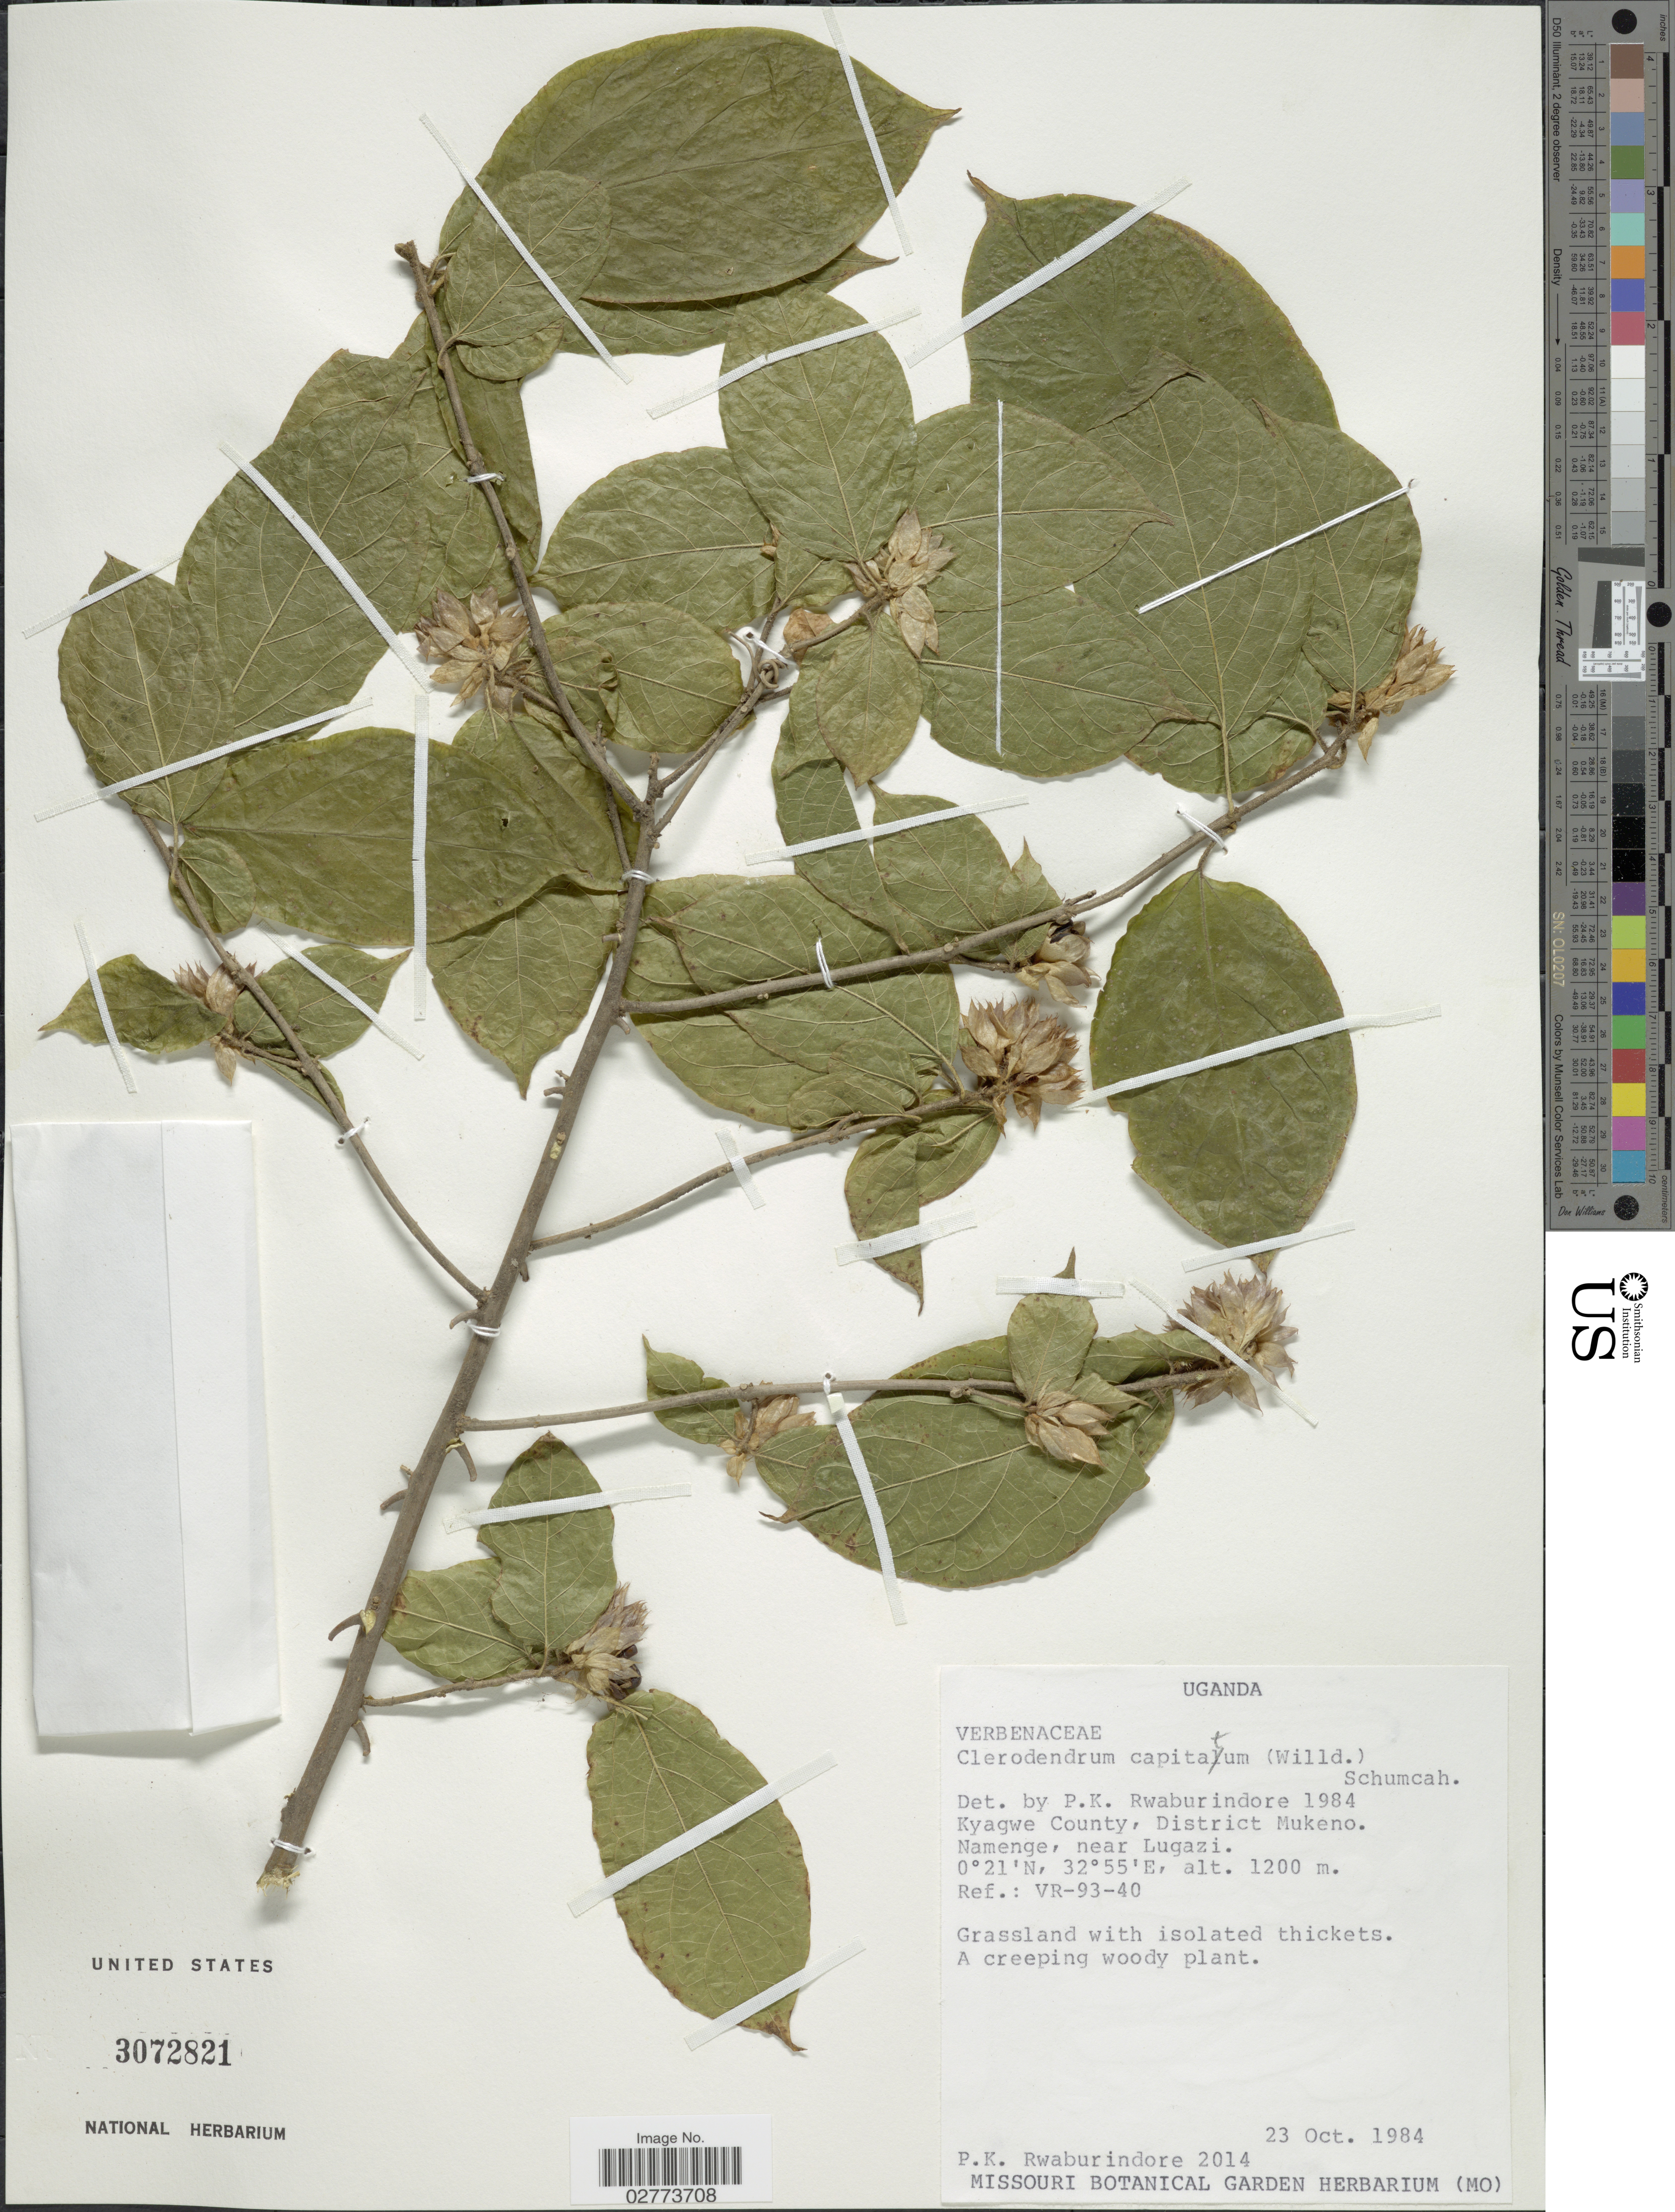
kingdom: Plantae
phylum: Tracheophyta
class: Magnoliopsida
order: Lamiales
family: Lamiaceae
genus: Clerodendrum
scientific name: Clerodendrum capitatum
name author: (Willd.) Schumach. & Thonn.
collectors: P. Rwaburindore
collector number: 2014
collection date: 1984-10-23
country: Uganda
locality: Kyagwe County, District Mukeno. Namenge, near Lugazi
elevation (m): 1200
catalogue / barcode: US 3072821